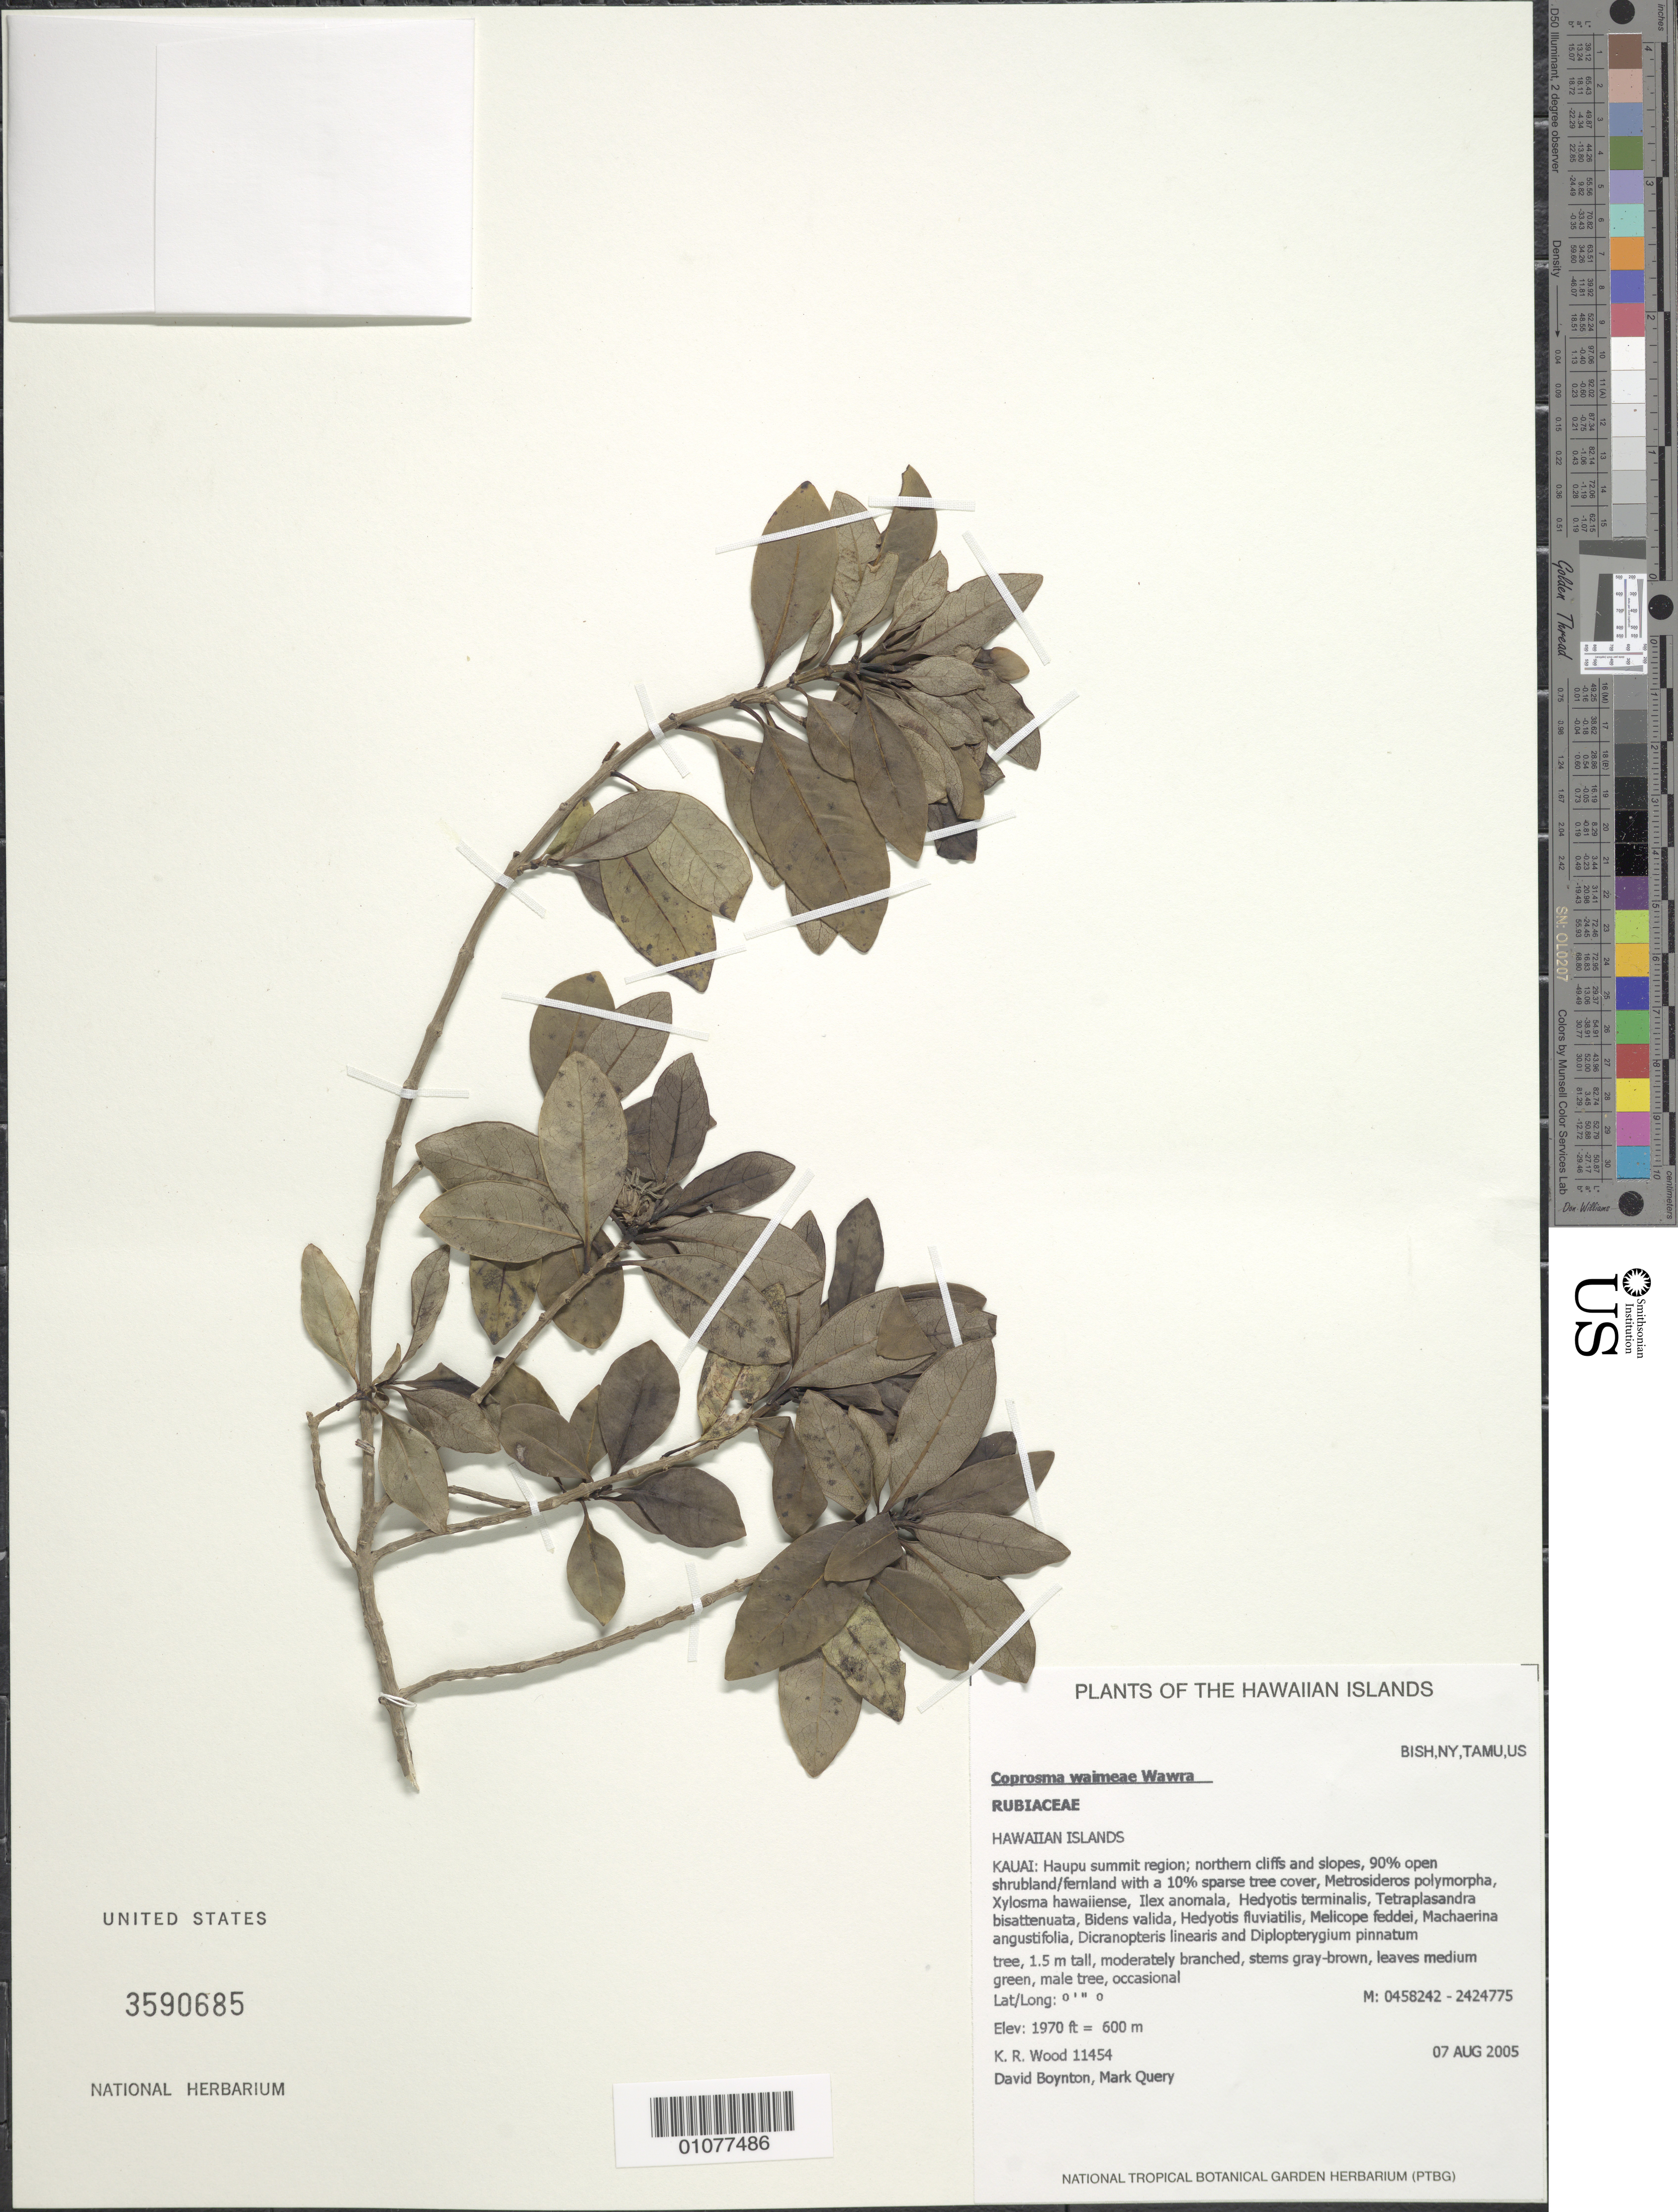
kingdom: Plantae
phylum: Tracheophyta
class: Magnoliopsida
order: Gentianales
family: Rubiaceae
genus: Coprosma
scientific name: Coprosma waimeae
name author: Wawra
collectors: K. R. Wood, D. Boynton & M. Query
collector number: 11454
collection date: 2005-08-05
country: United States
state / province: Hawaii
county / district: Kaui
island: Kaua'i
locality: Haupu summit region; northern cliffs and slopes.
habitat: open shrubland/fernland with sparse tree cover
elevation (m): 600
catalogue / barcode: US 3590685